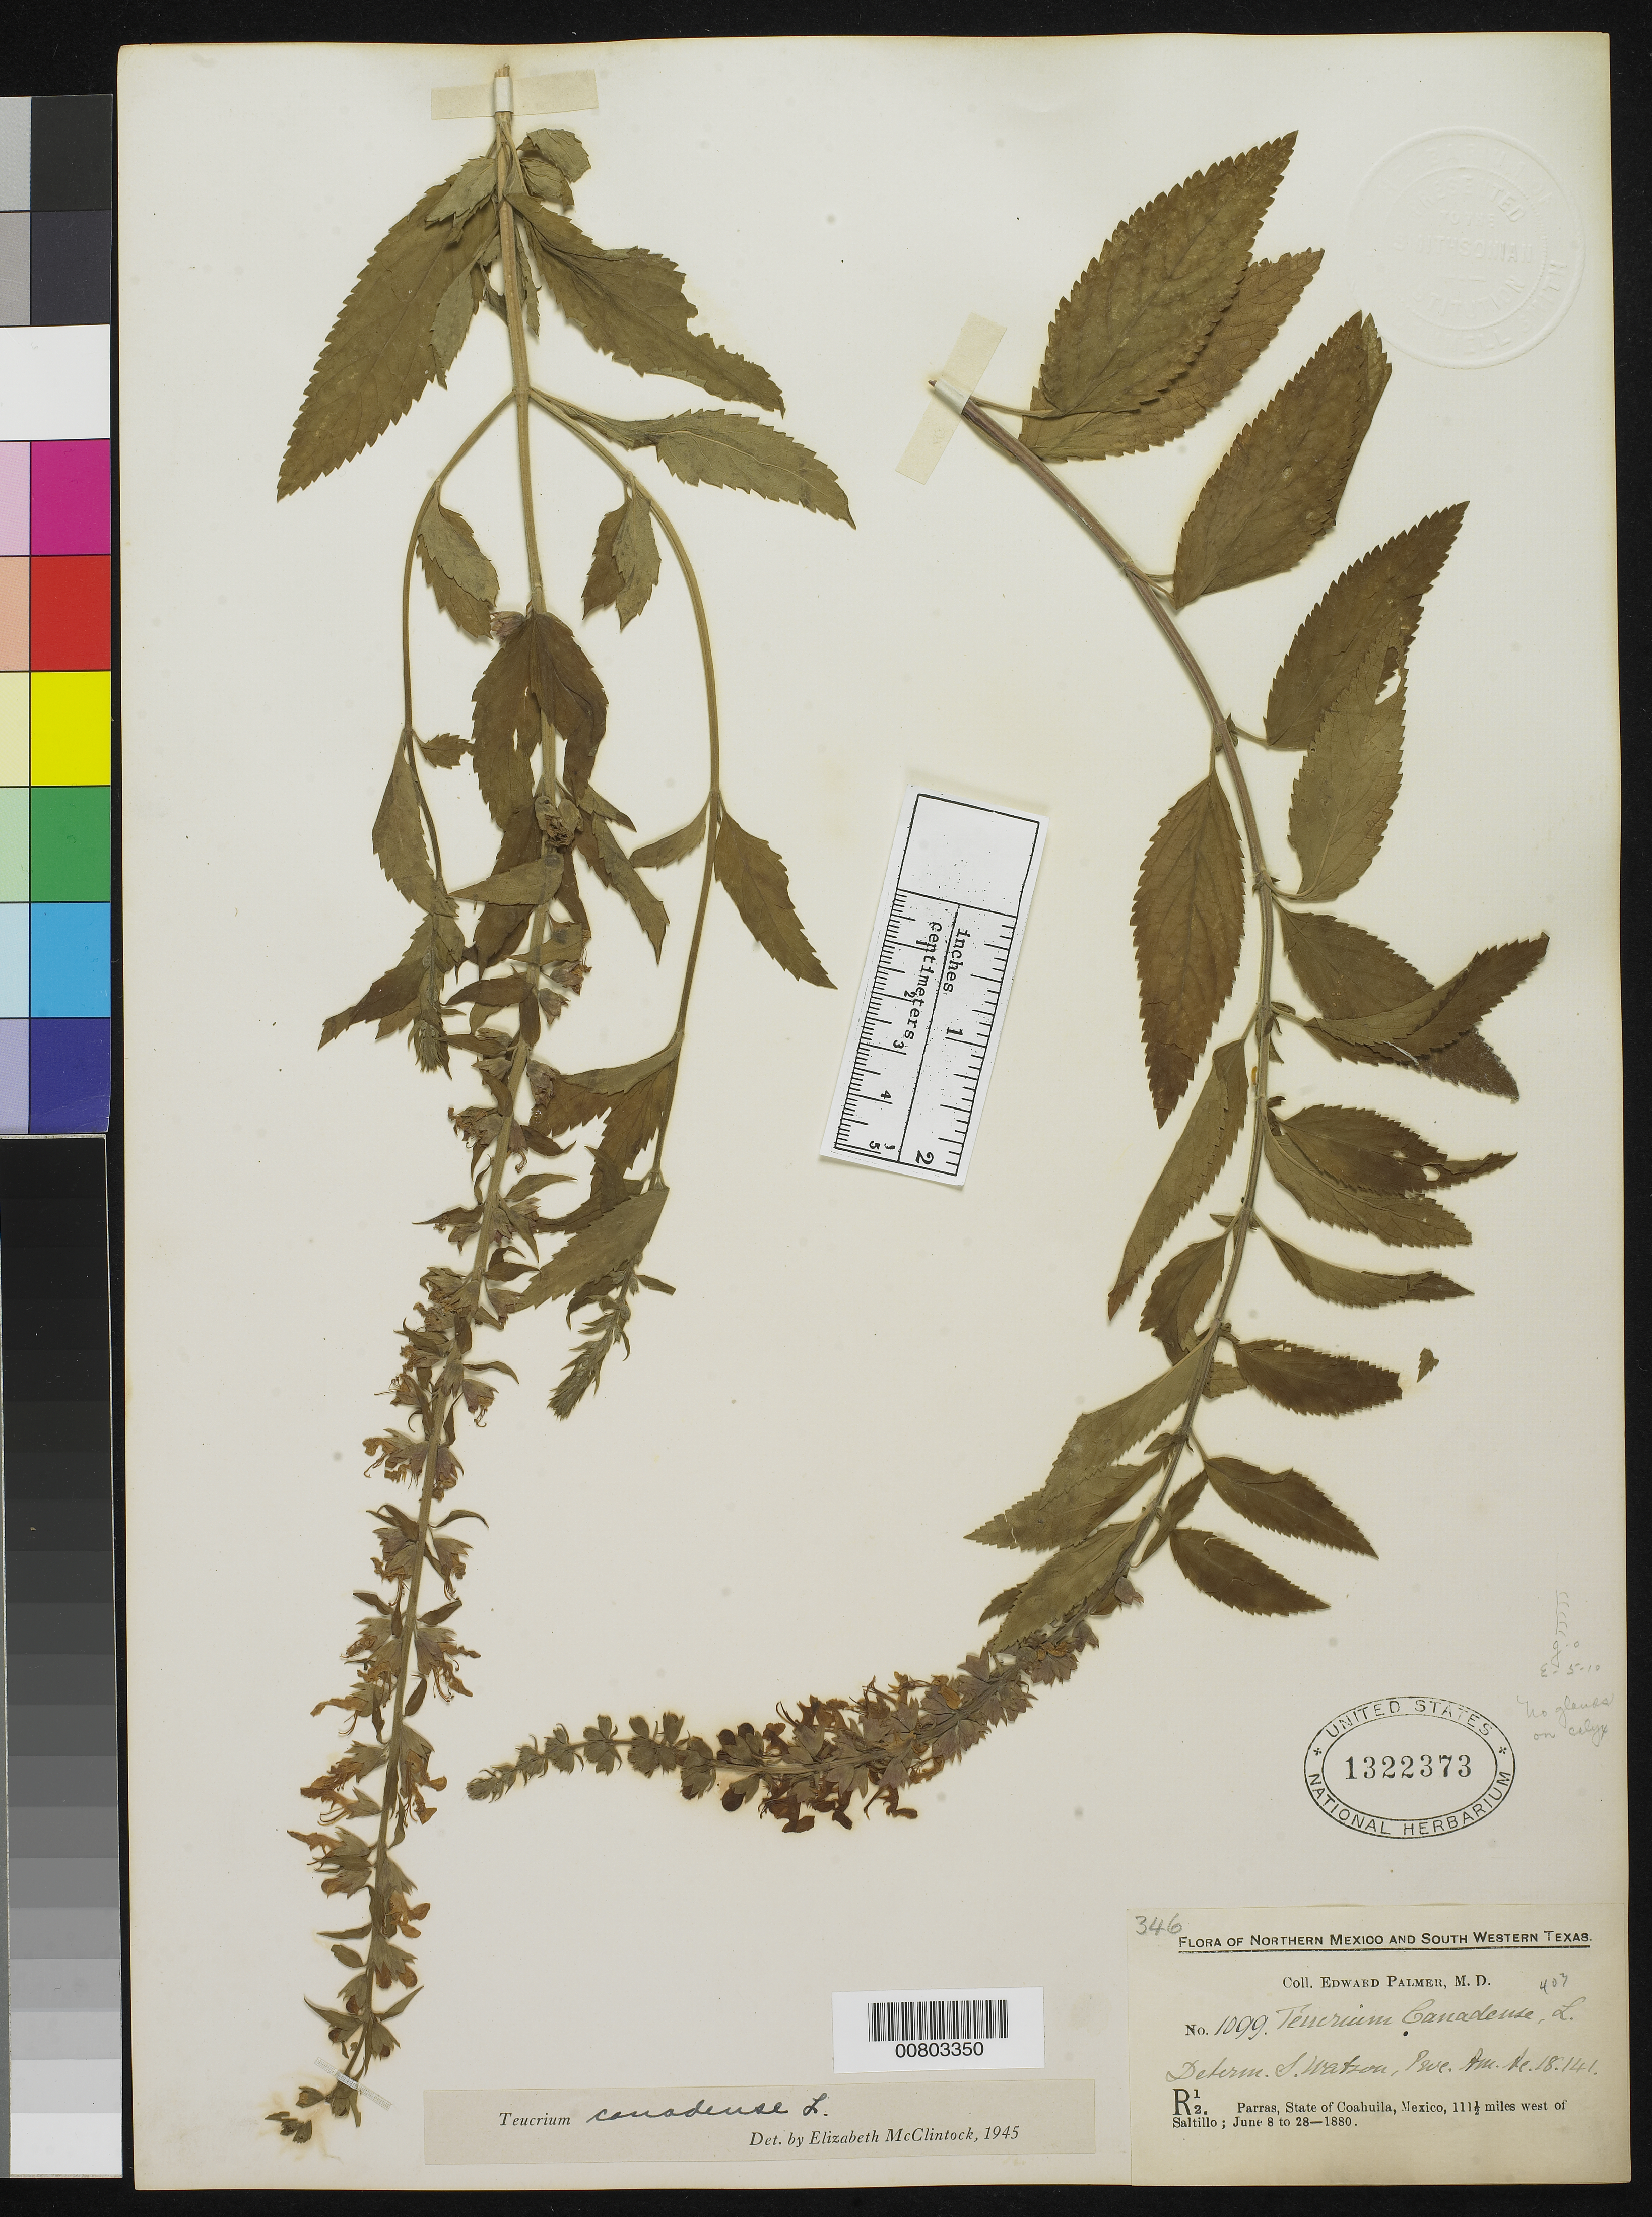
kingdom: Plantae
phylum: Tracheophyta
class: Magnoliopsida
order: Lamiales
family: Lamiaceae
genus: Teucrium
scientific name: Teucrium canadense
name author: L.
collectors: E. Palmer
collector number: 1099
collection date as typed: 08 Jun 1880 to 28 Jun 1880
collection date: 1880-06-08/1880-06-28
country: Mexico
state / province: Coahuila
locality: R12. Parras, Coahuila, 111½ miles west of Saltillo.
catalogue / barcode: US 1322373